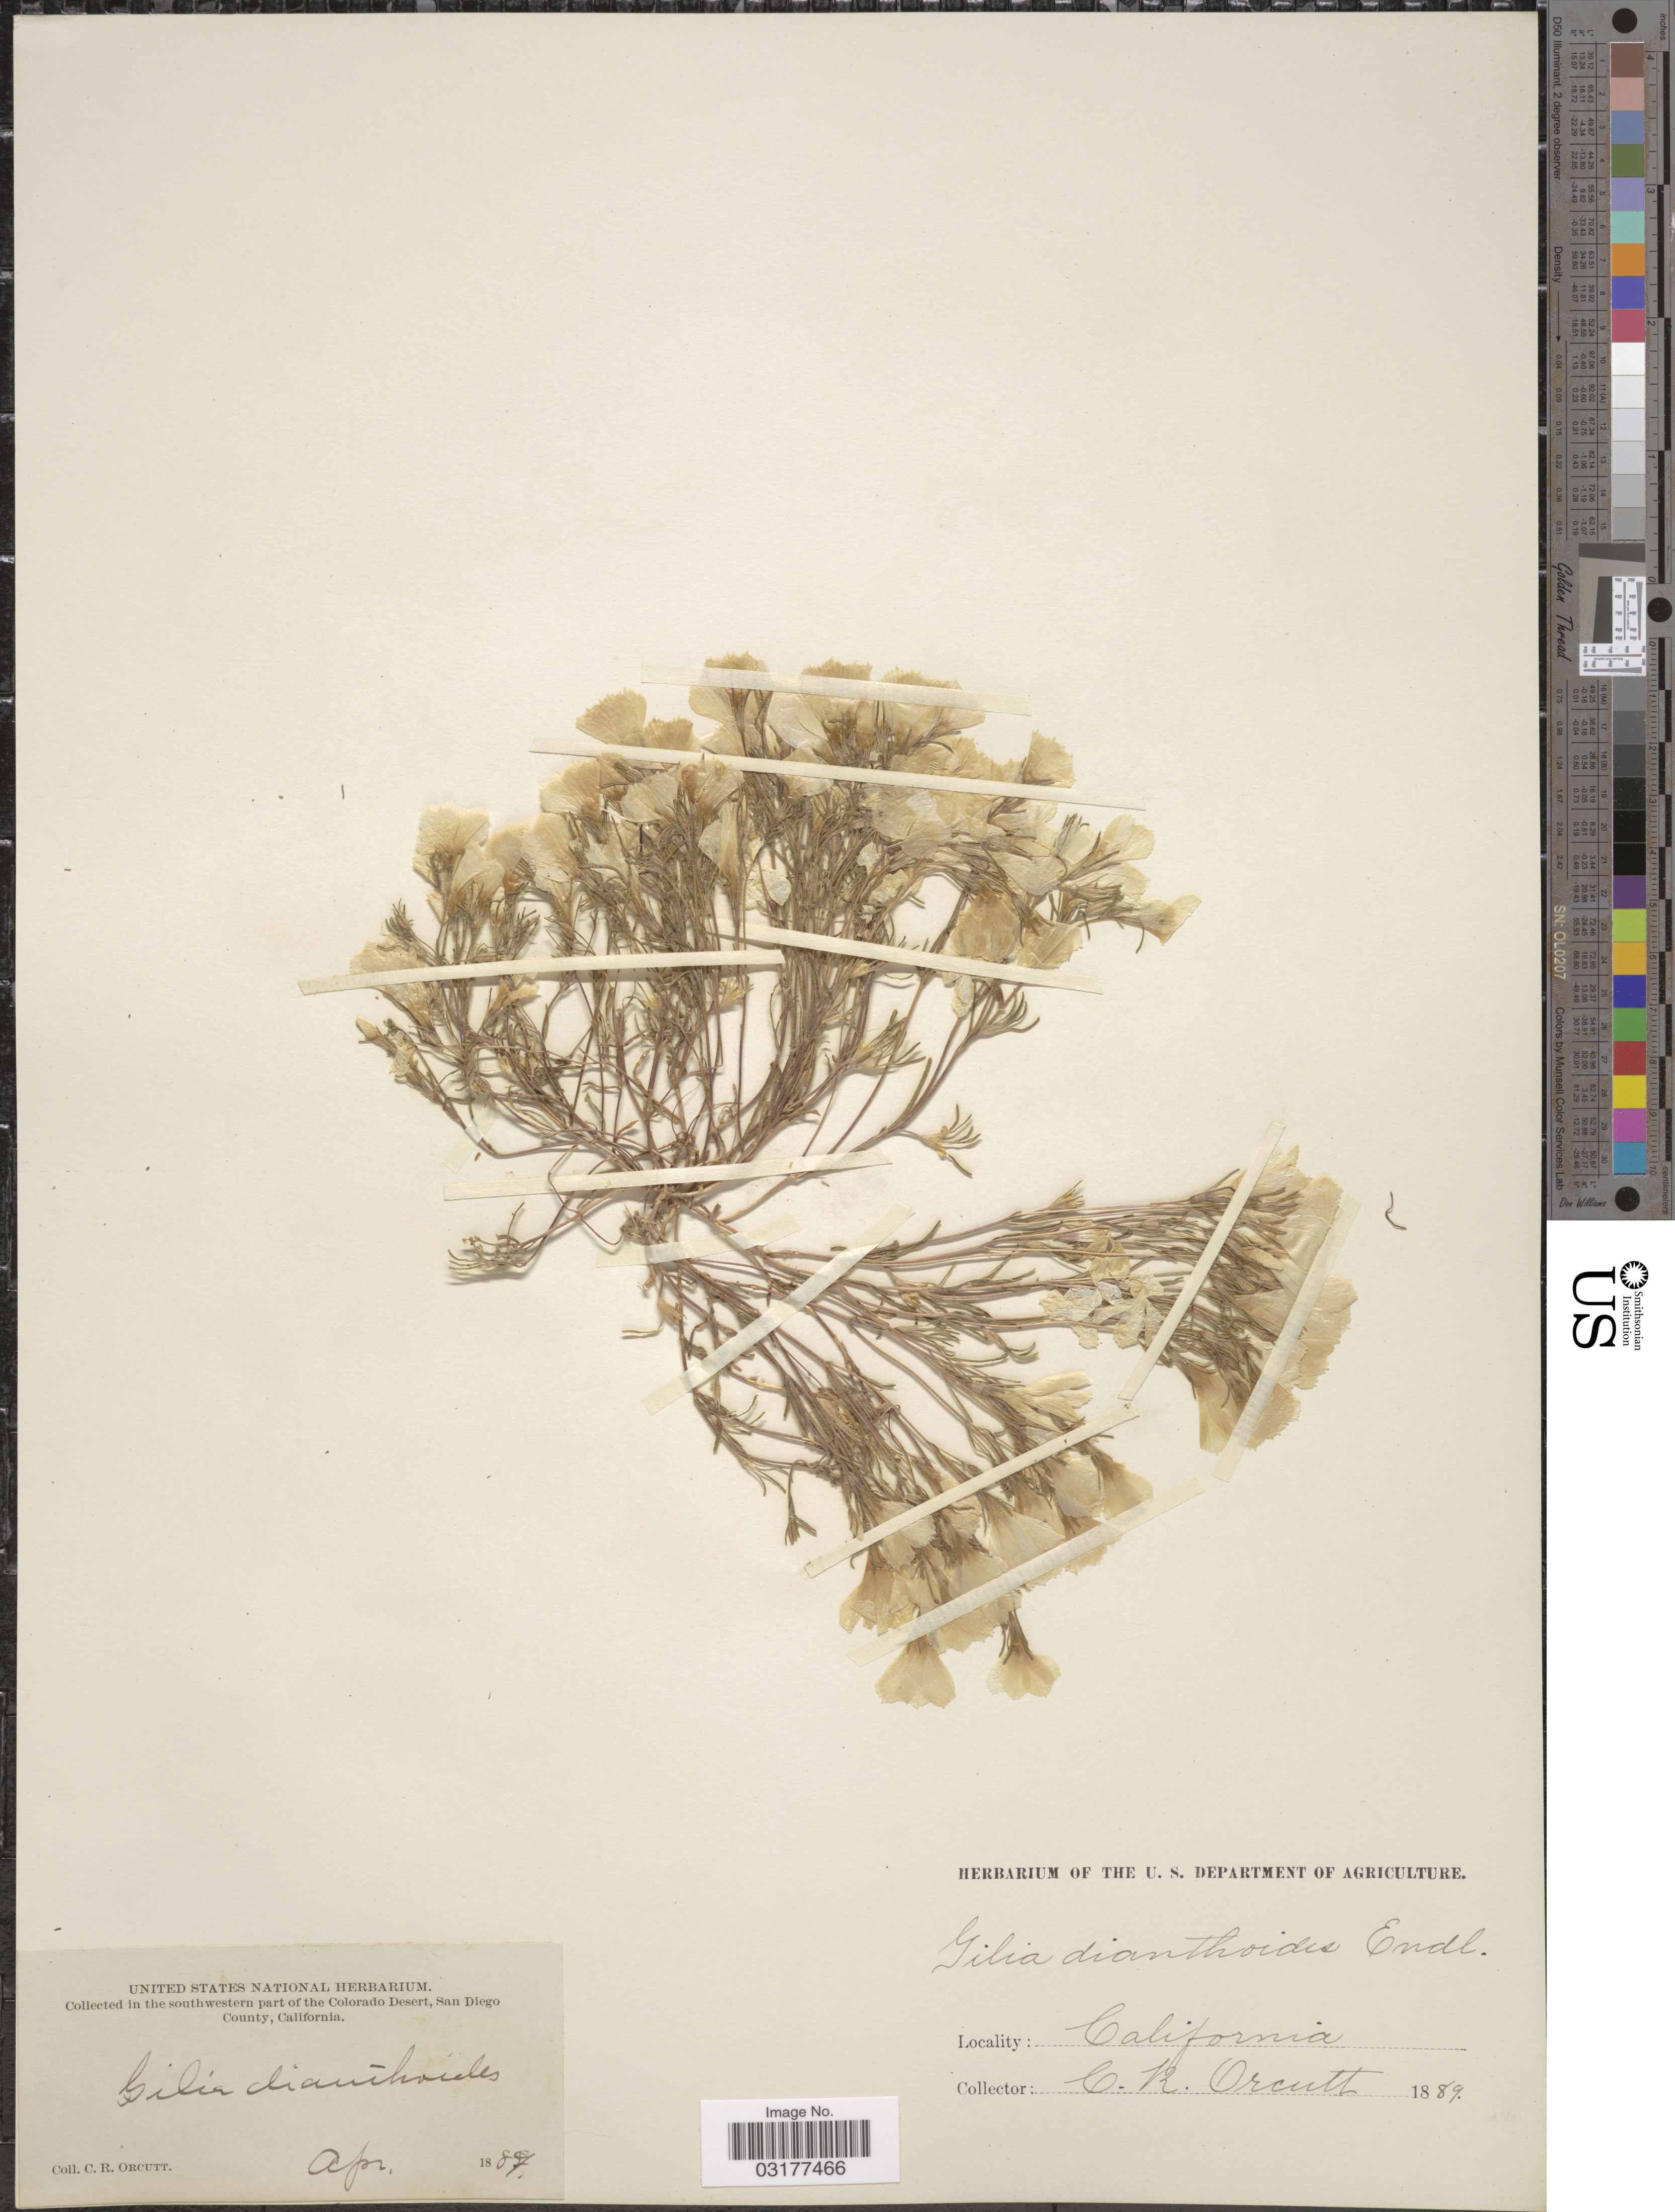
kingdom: Plantae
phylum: Tracheophyta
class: Magnoliopsida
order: Ericales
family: Polemoniaceae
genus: Linanthus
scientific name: Linanthus dianthiflorus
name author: (Benth.) Greene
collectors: C. R. Orcutt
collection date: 1889-04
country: United States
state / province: California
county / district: San Diego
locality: The Southwestern part of the Colorado Desert, San Diego County.